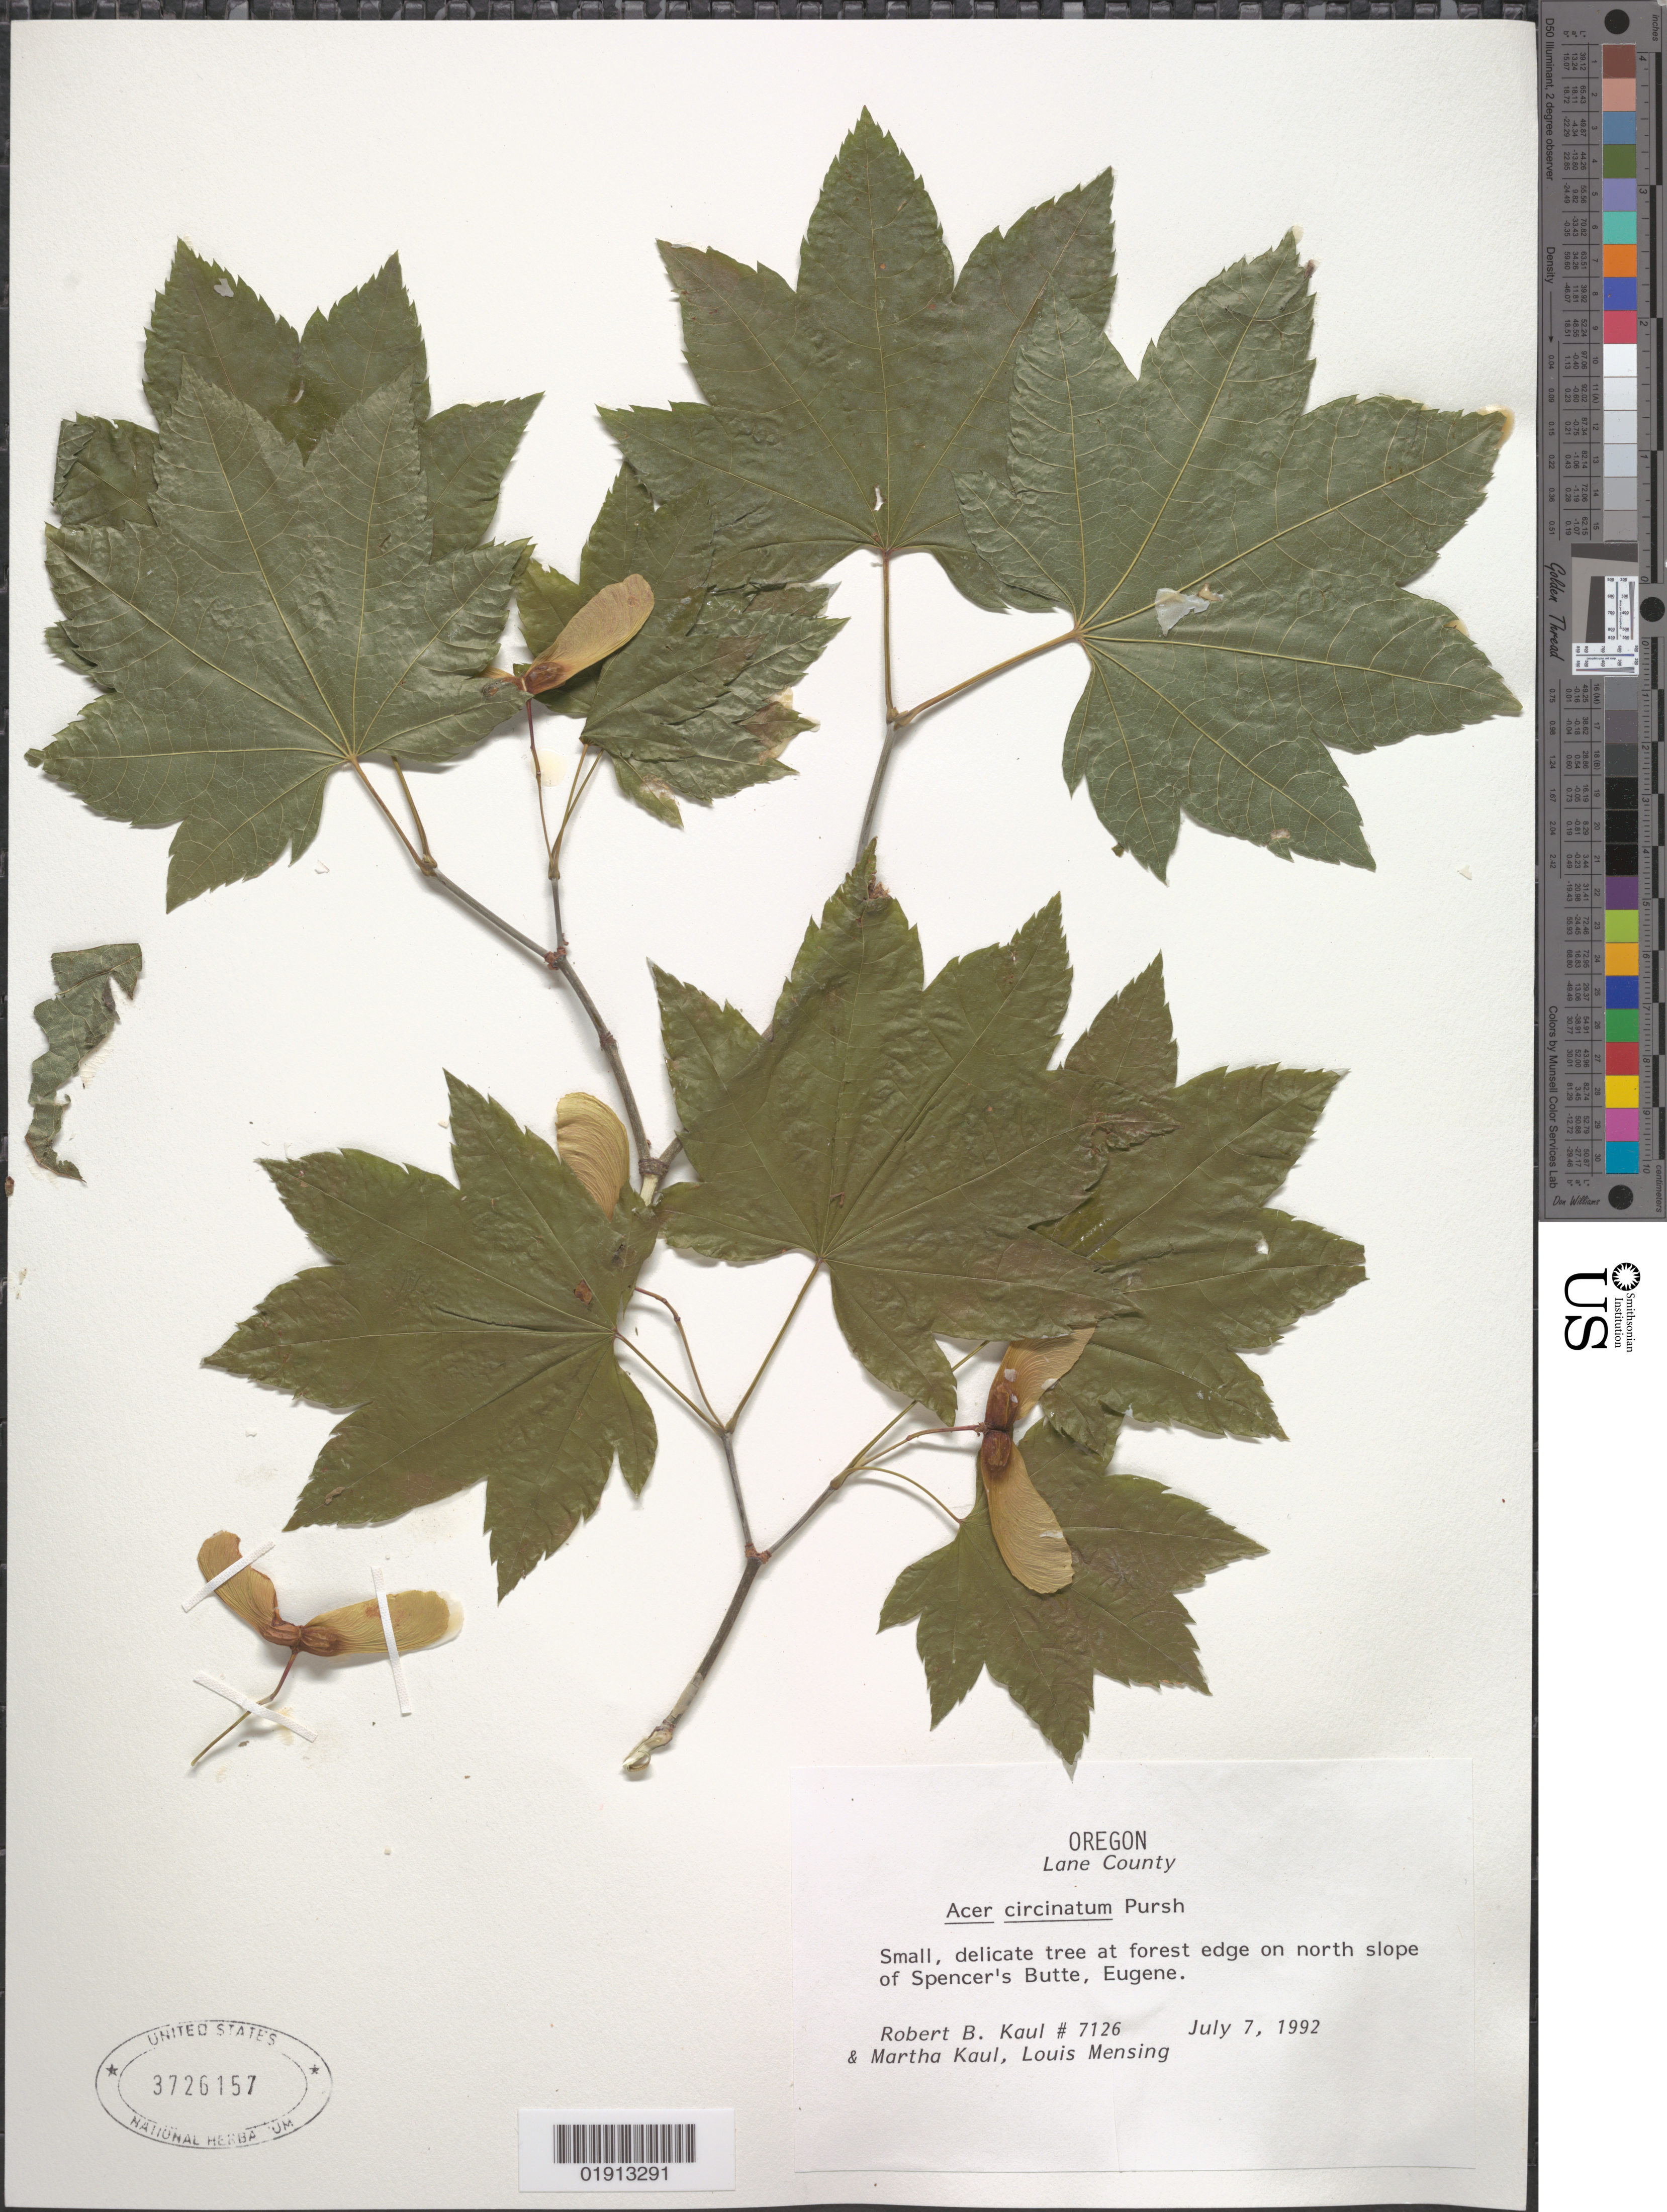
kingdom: Plantae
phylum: Tracheophyta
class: Magnoliopsida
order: Sapindales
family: Sapindaceae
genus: Acer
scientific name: Acer circinatum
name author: Pursh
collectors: R. Kaul, M. Kaul & L. Mensing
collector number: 7126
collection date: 1992-07-07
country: United States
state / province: Oregon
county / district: Lane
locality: At forest edge of north slope of Spencer's Butte, Eugene.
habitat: At forest edge on north slope.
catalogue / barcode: US 3726157